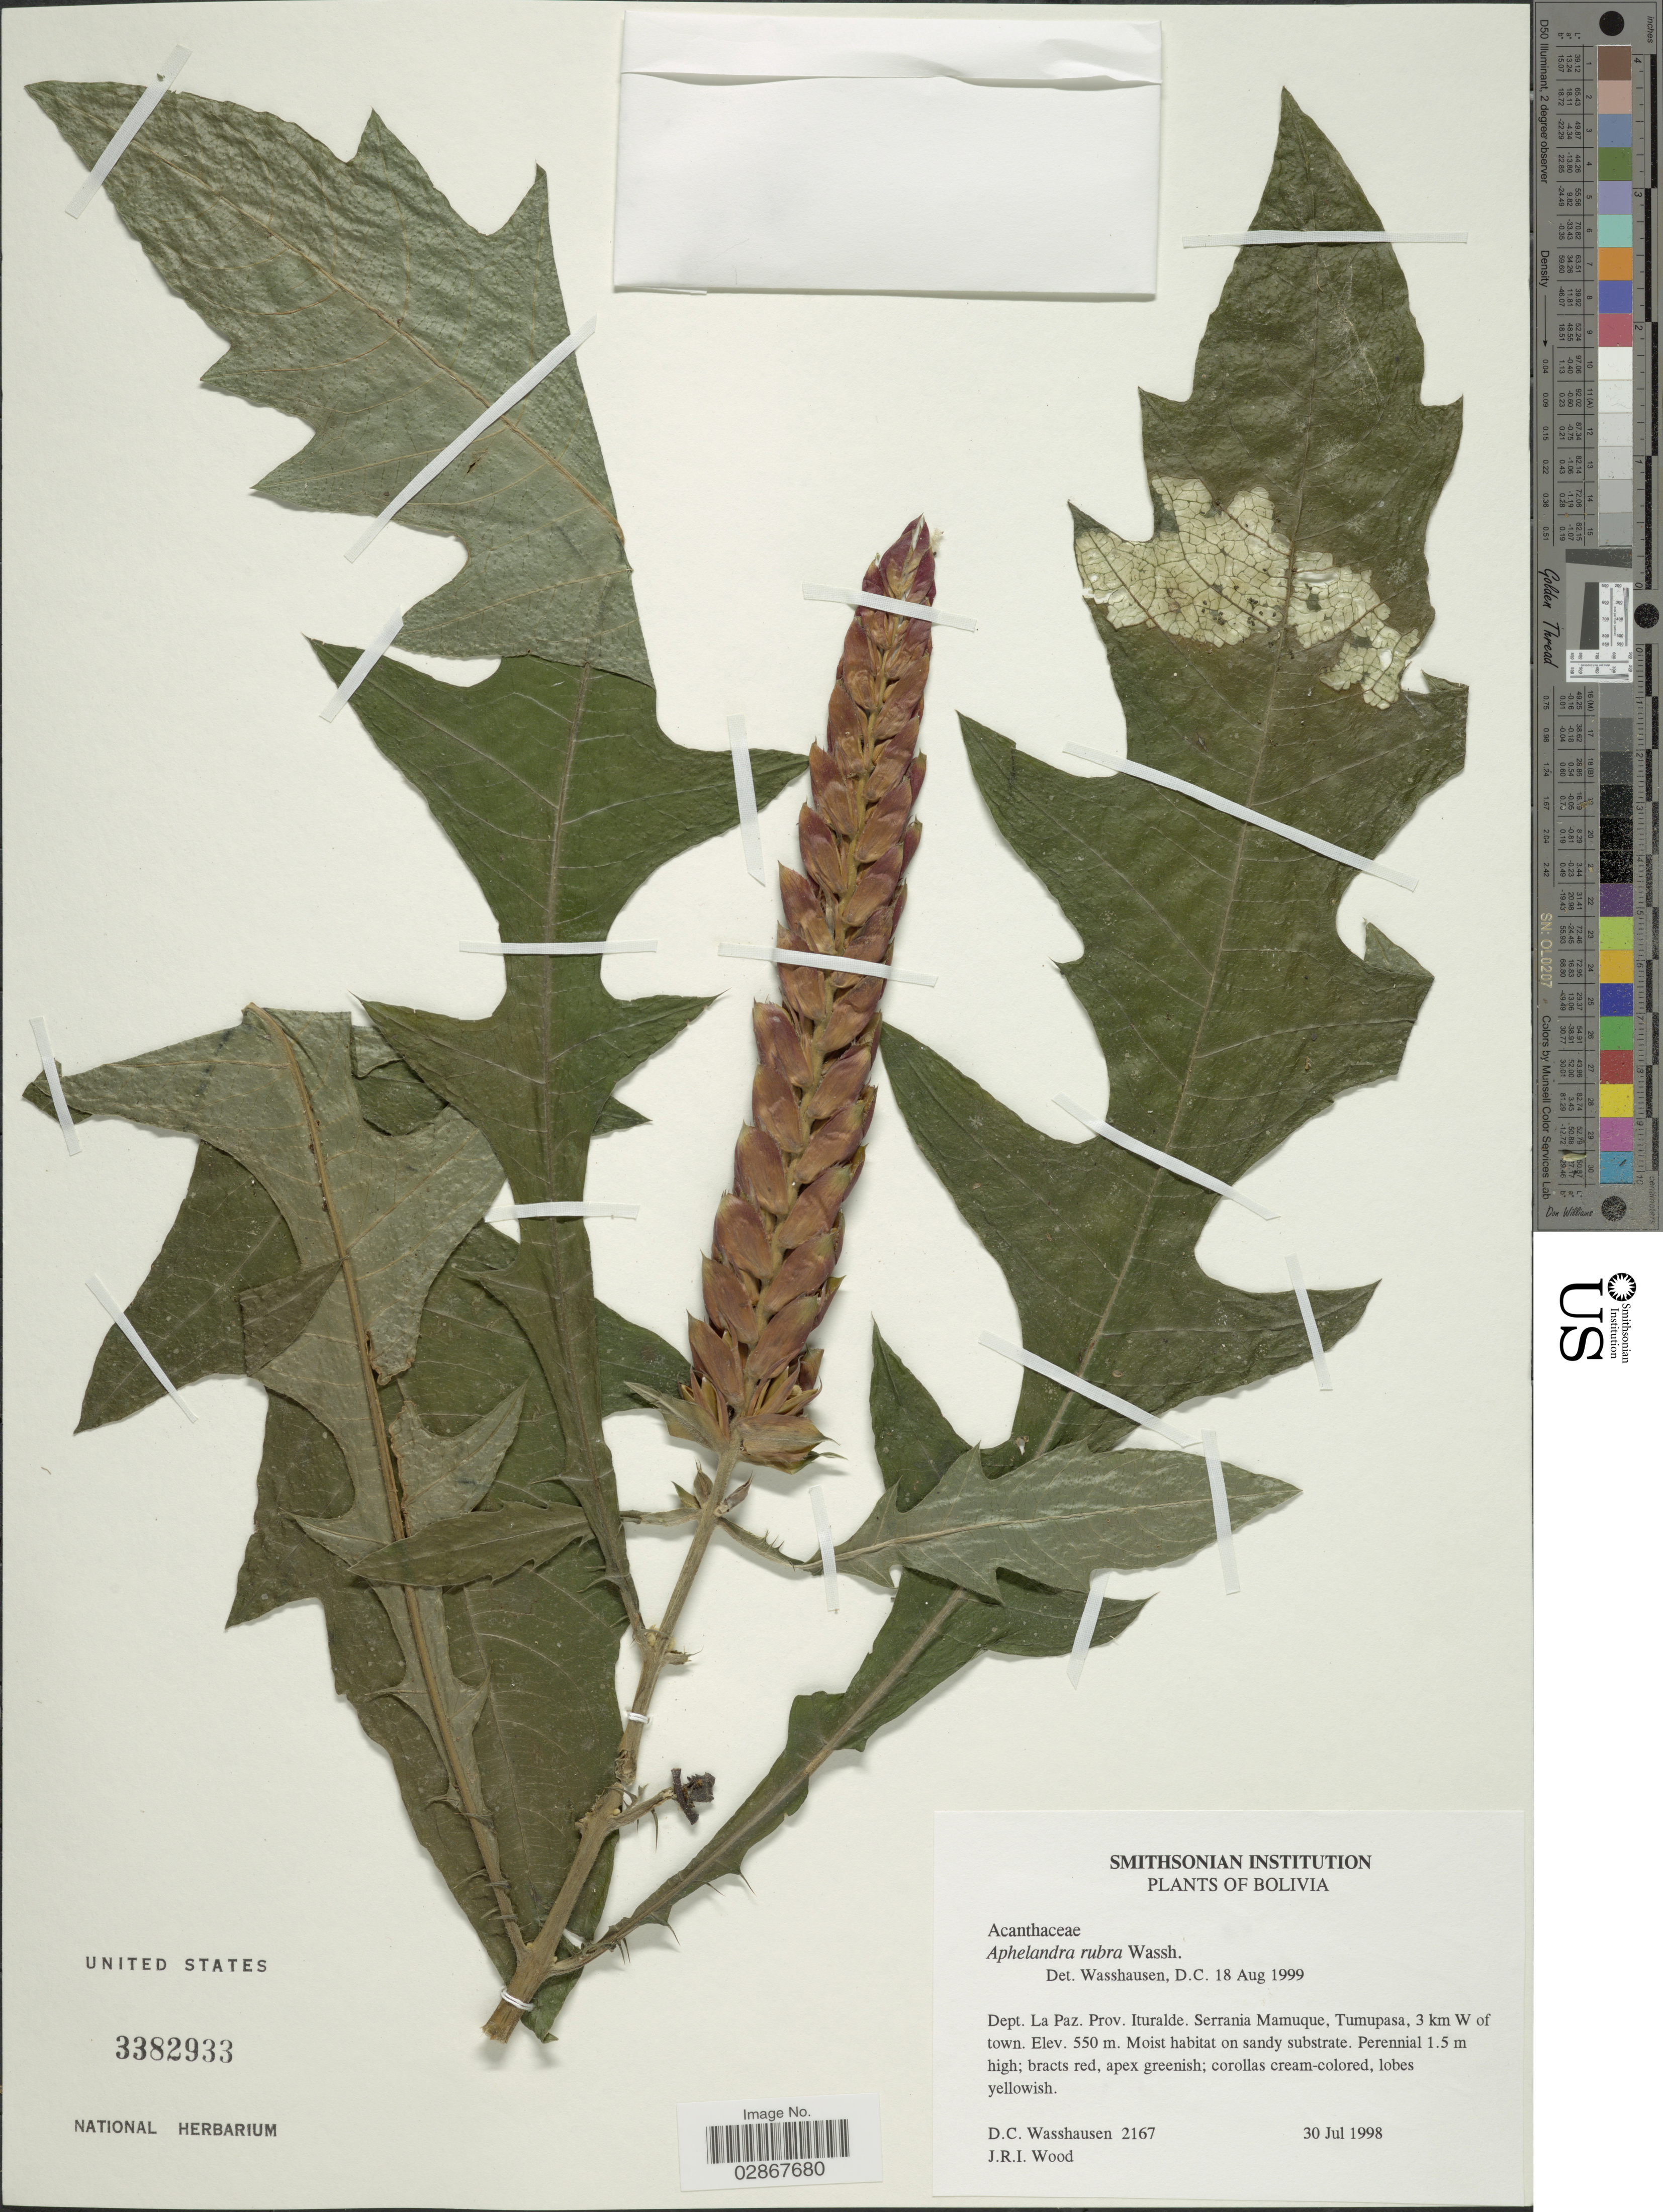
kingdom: Plantae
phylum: Tracheophyta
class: Magnoliopsida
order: Lamiales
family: Acanthaceae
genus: Aphelandra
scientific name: Aphelandra rubra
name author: Wassh.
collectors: D. C. Wasshausen & J. R. I. Wood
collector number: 2167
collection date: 1998-07-30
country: Bolivia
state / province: La Paz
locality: Dept. La Paz. Prov. Ituralde. Serrania Mamuque, Tumupasa, 3 km W of town.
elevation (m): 550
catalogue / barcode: US 3382933